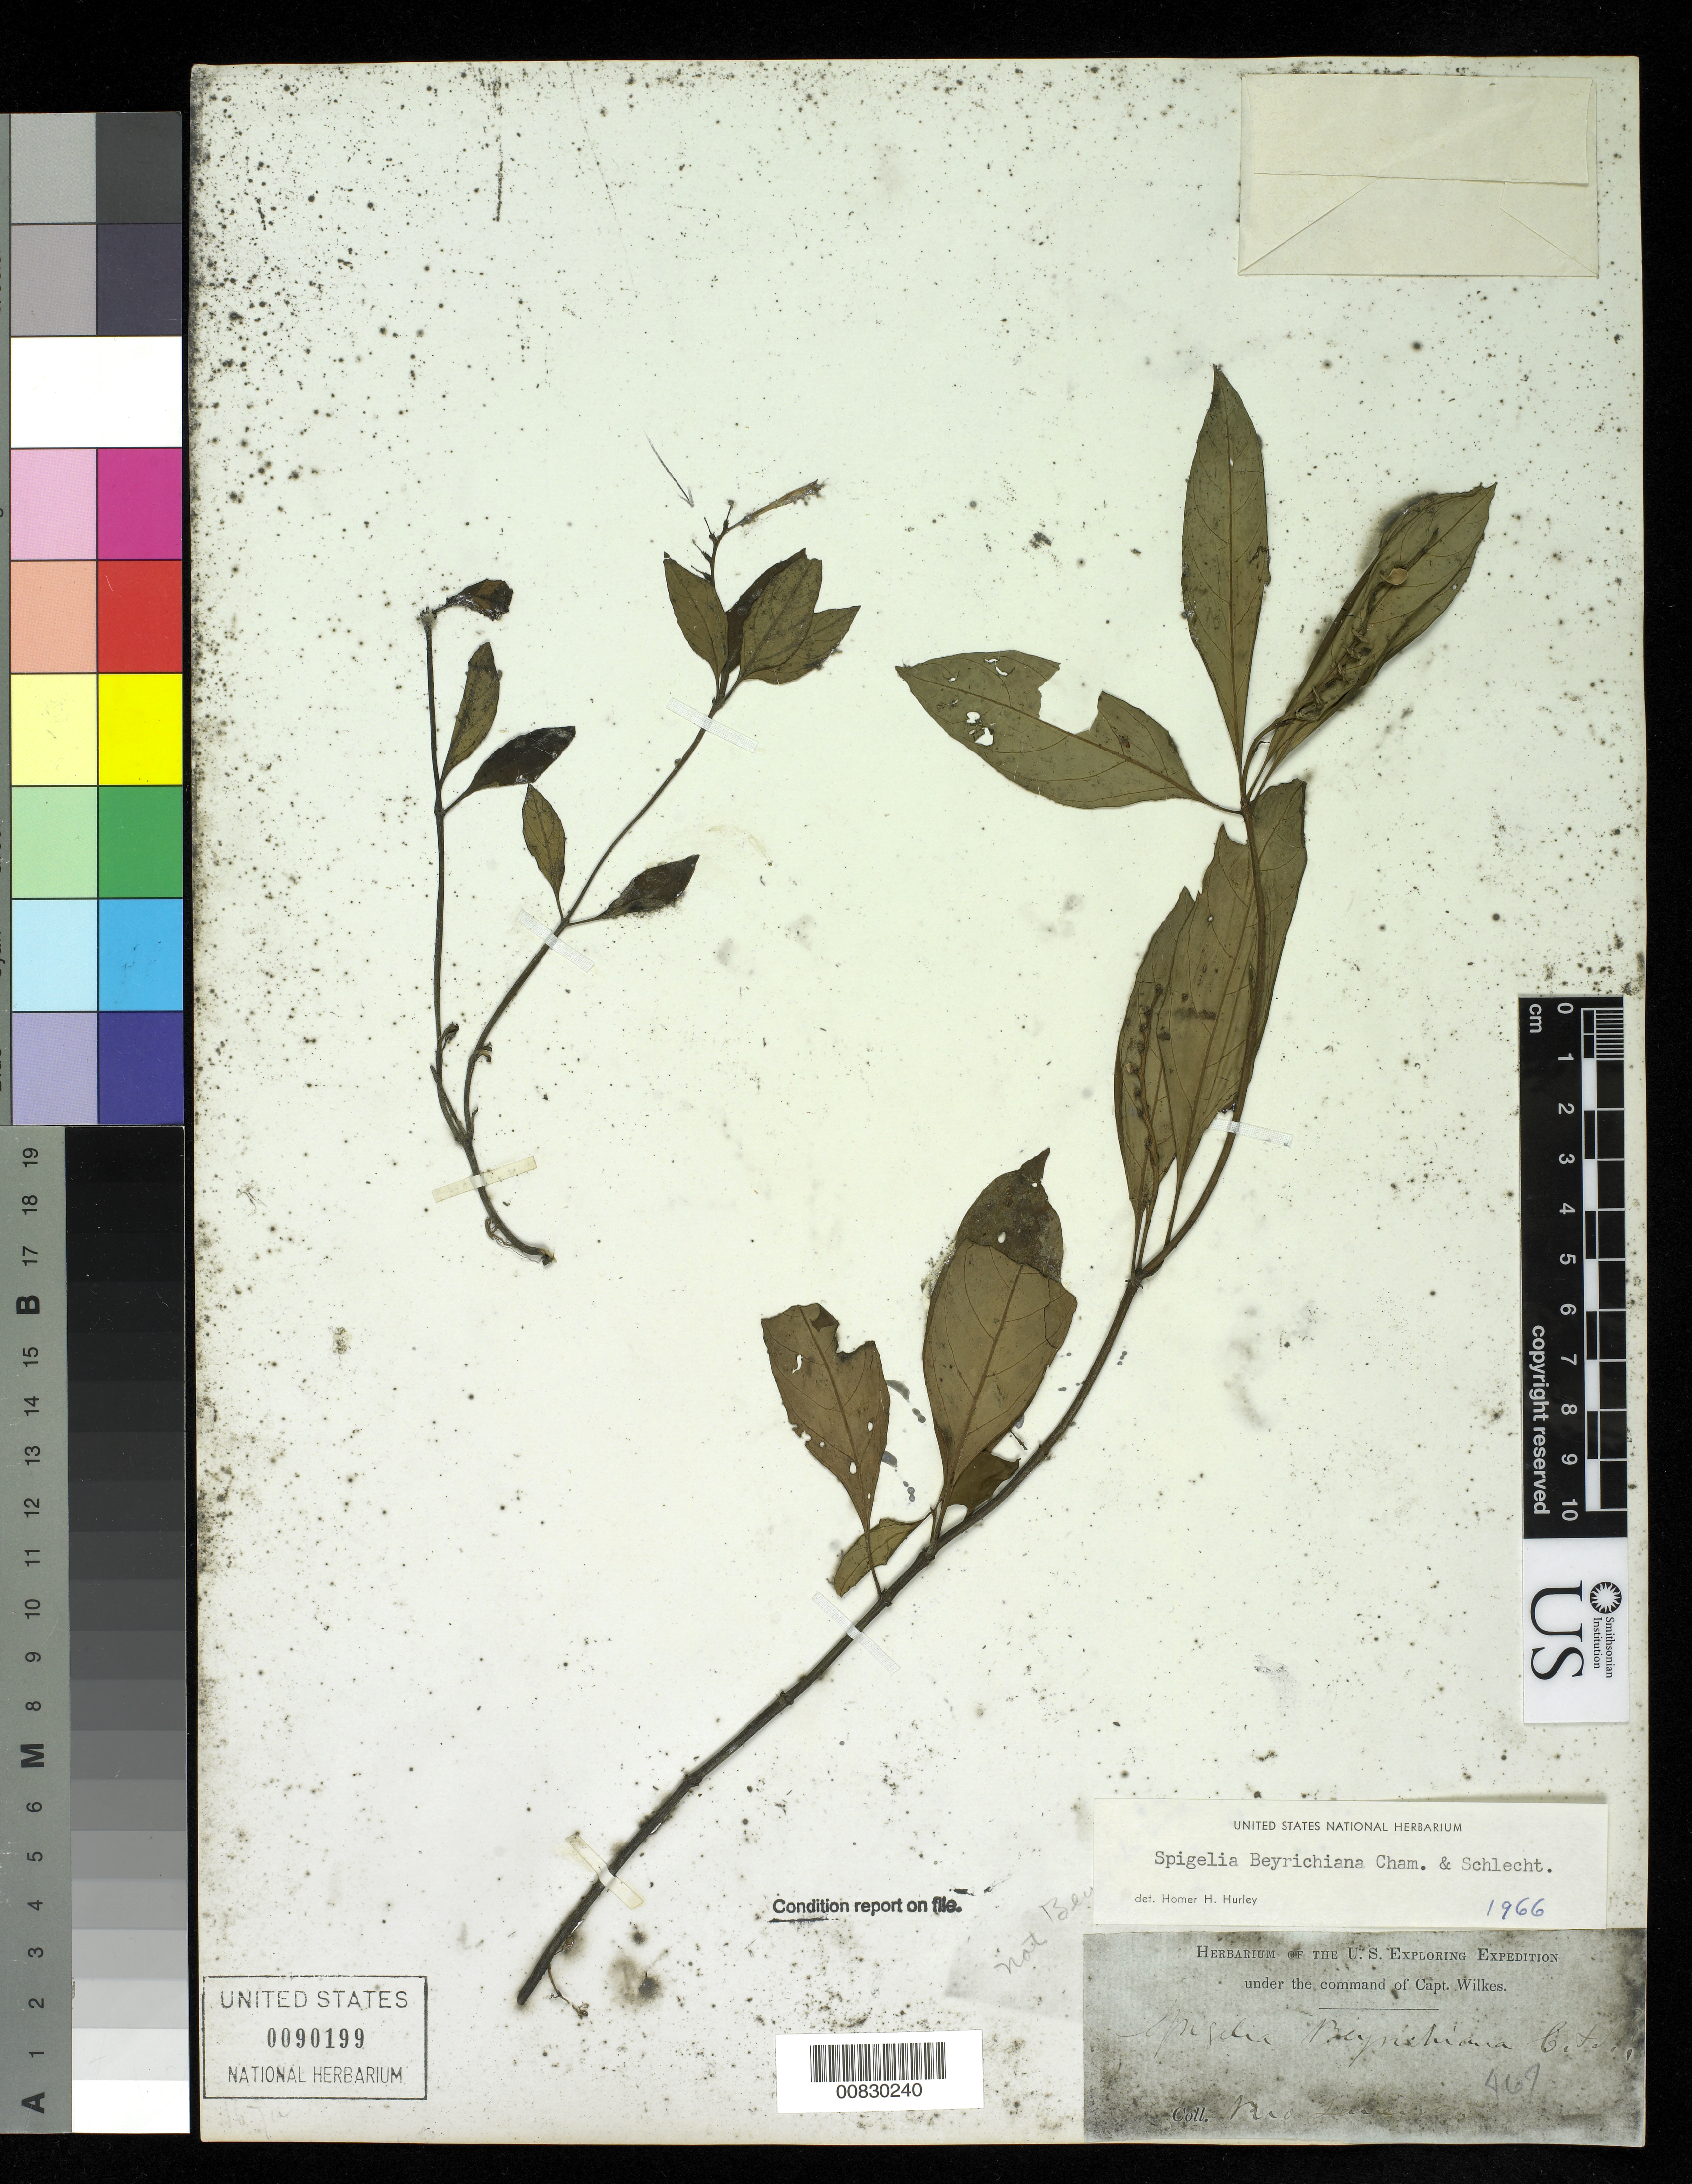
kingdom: Plantae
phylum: Tracheophyta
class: Magnoliopsida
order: Gentianales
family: Loganiaceae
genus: Spigelia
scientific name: Spigelia beyrichiana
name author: Cham. & Schltdl.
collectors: Wilkes Explor. Exped.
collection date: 1838/1842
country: Brazil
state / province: Rio de Janeiro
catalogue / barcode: US 90199